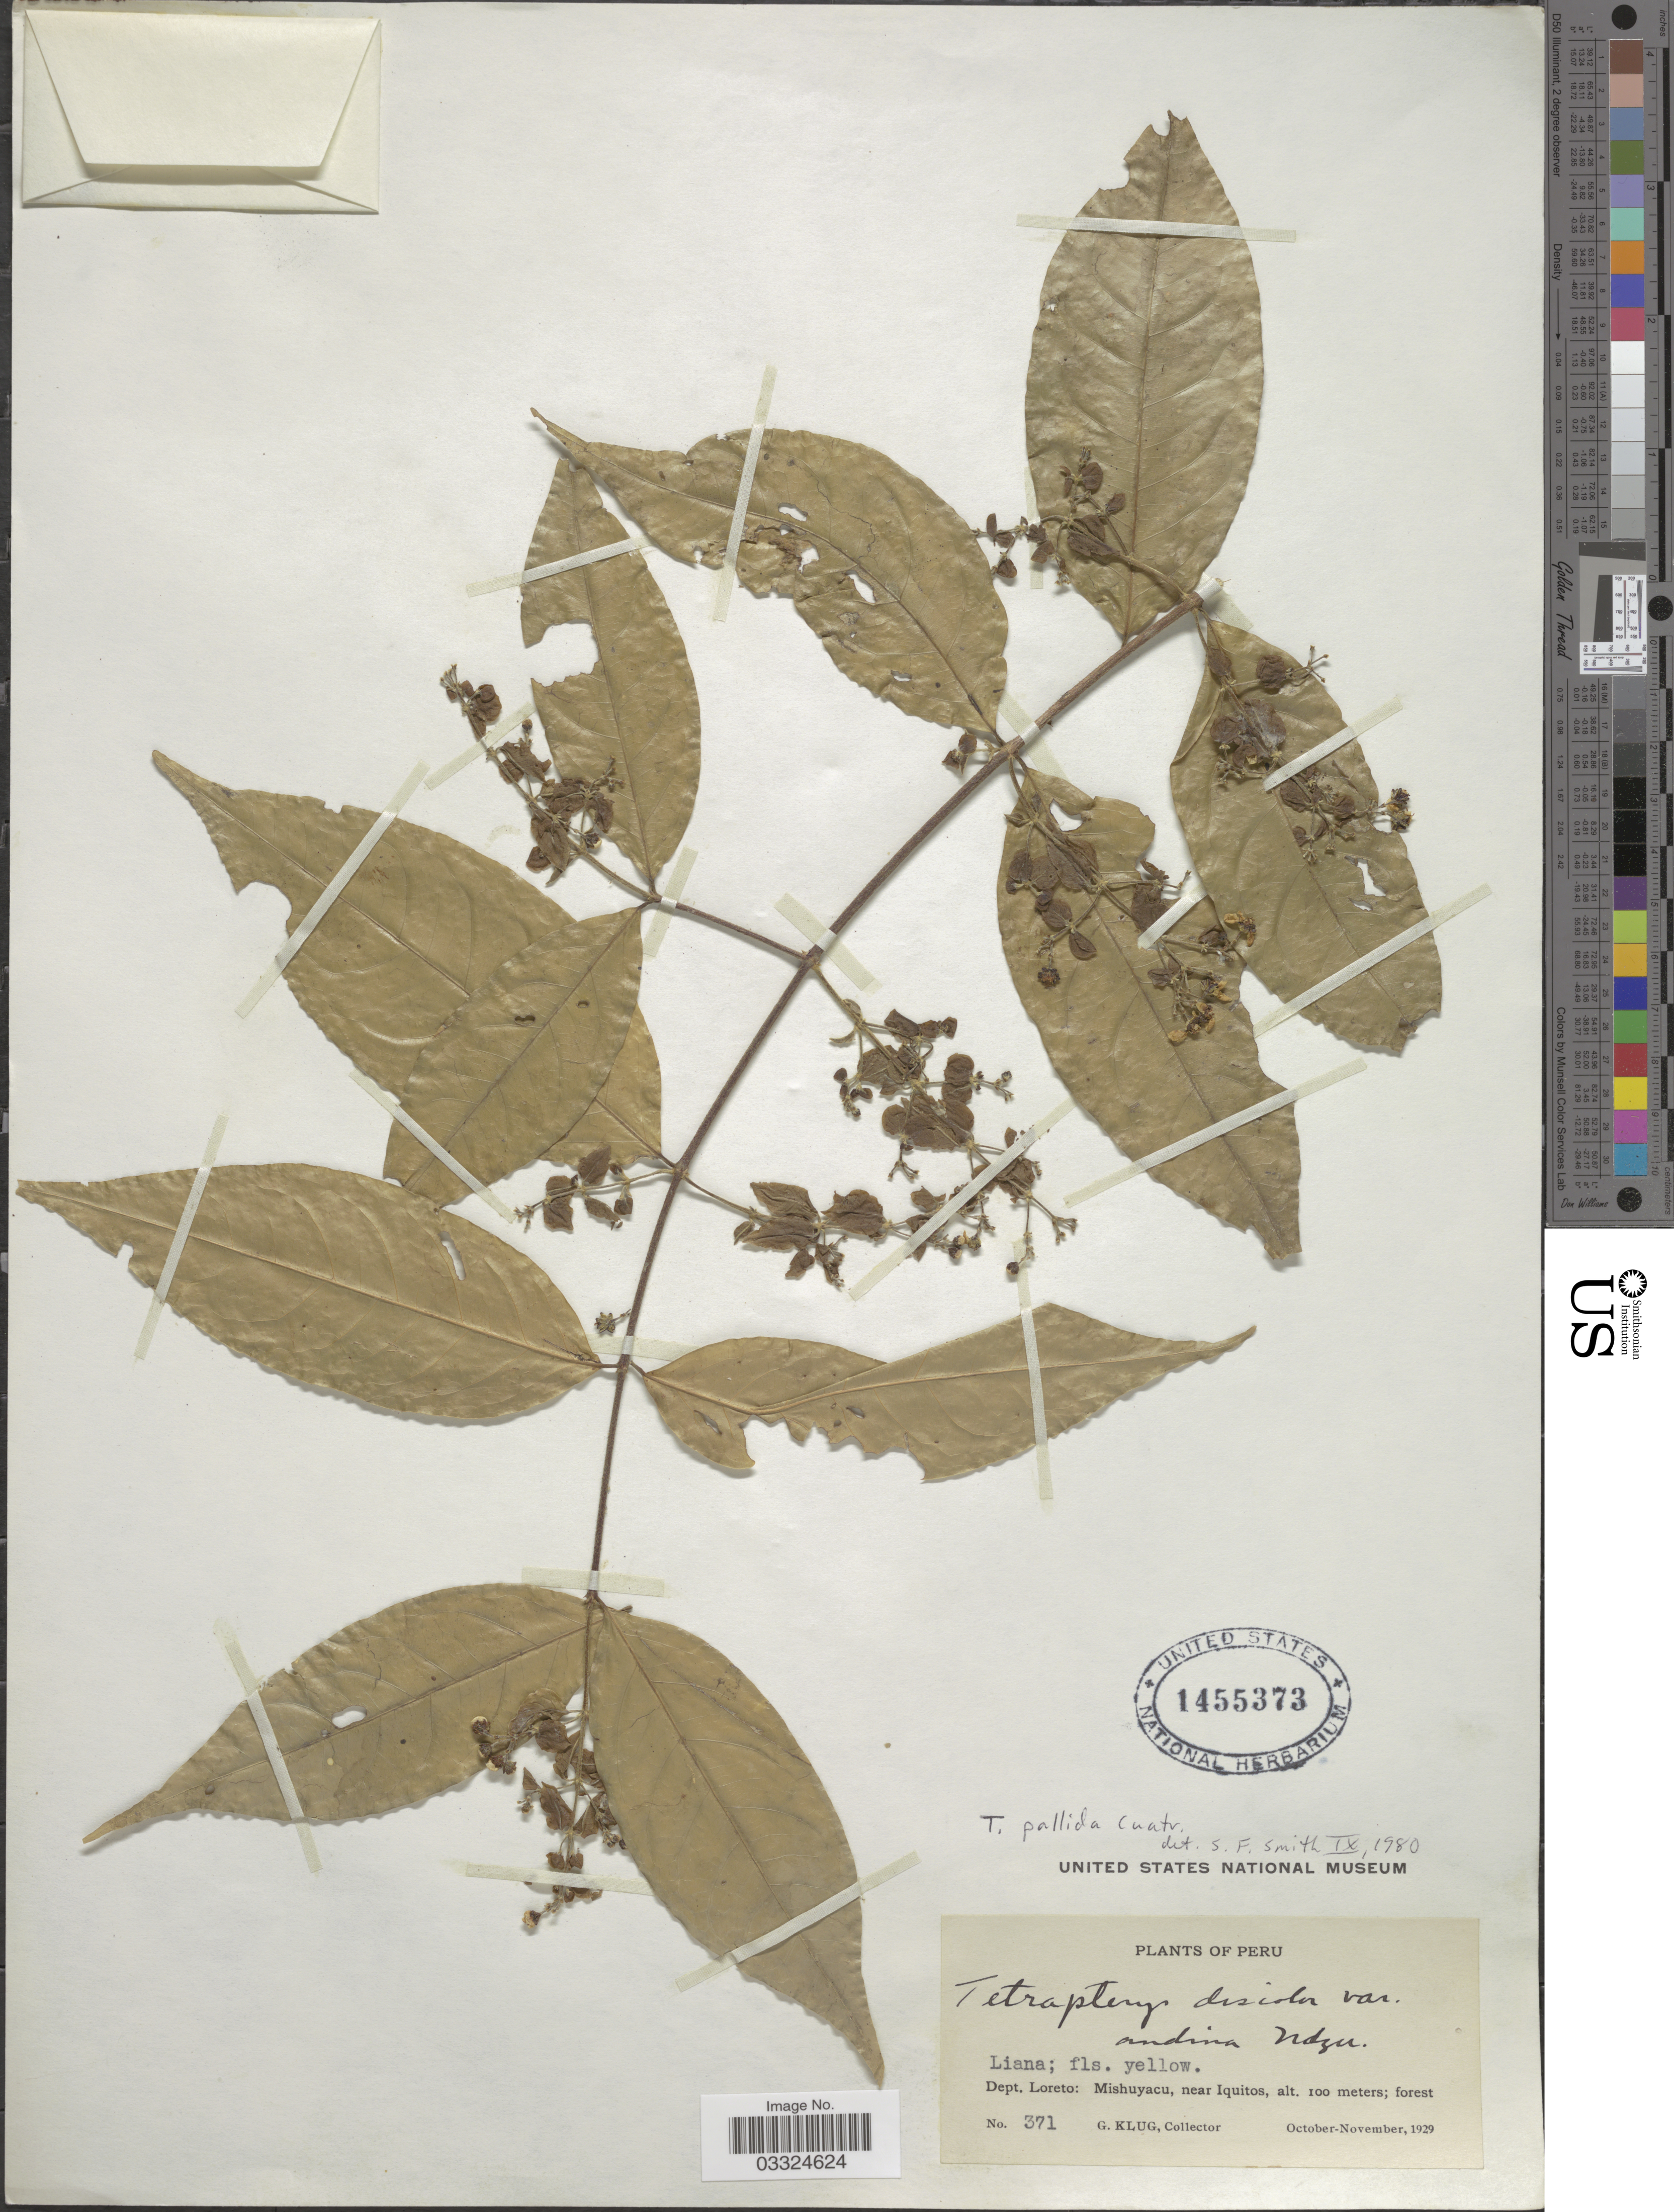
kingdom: Plantae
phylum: Tracheophyta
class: Magnoliopsida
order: Malpighiales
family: Malpighiaceae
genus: Tetrapterys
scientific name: Tetrapterys nitida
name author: A. Juss.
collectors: G. Klug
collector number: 371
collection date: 1929-10/1929-11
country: Peru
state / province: Loreto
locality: Dept. Loreto: Mishuyacu, near Iquitos.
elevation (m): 100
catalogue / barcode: US 1455373